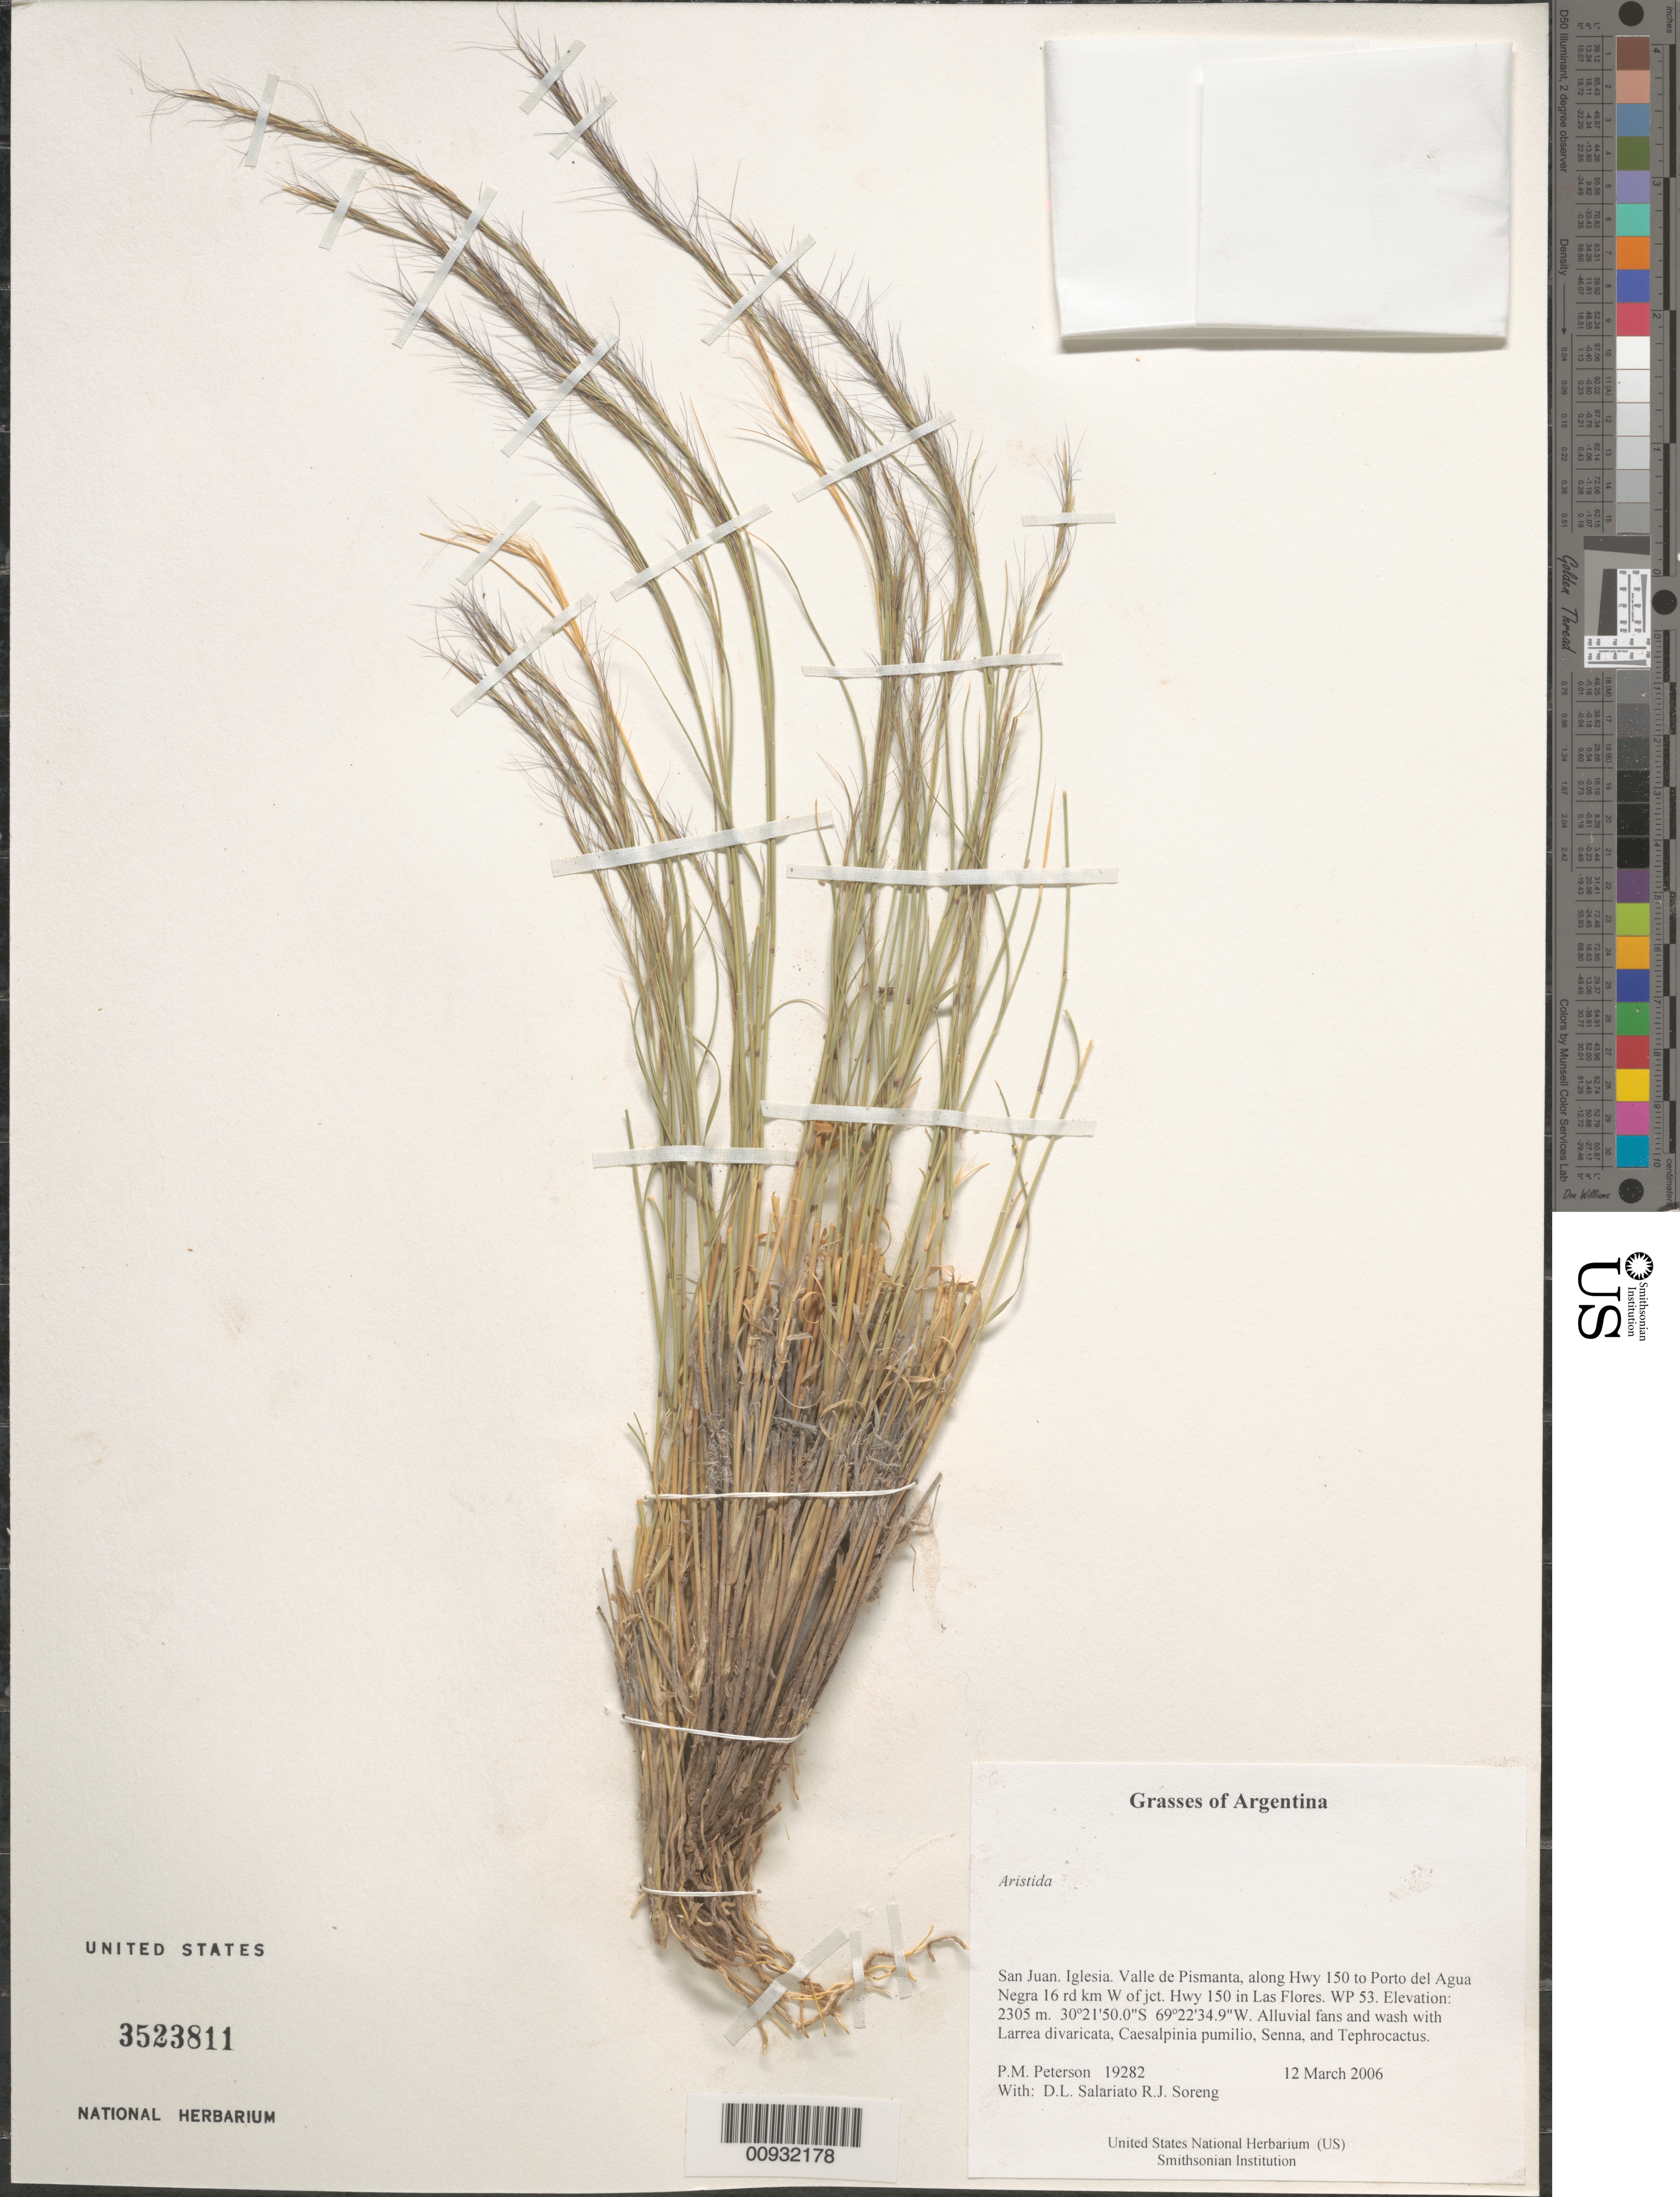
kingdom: Plantae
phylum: Tracheophyta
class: Liliopsida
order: Poales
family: Poaceae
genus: Aristida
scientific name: Aristida sp.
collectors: P. M. Peterson, R. J. Soreng, D. Salariato & A. Panizza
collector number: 19282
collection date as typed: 12 Mar 2006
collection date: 2006-03-12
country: Argentina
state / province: San Juan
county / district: Iglesia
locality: Valle de Pismanta, along Hwy 150 to Porto del Agua Negra 16 rd km W of jct. Hwy 150 in Las Flores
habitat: Alluvial fans and wash with Larrea divaricata, Caesalpinia pumilio, Senna, and Tephrocactus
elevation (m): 2305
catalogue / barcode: US 3523811